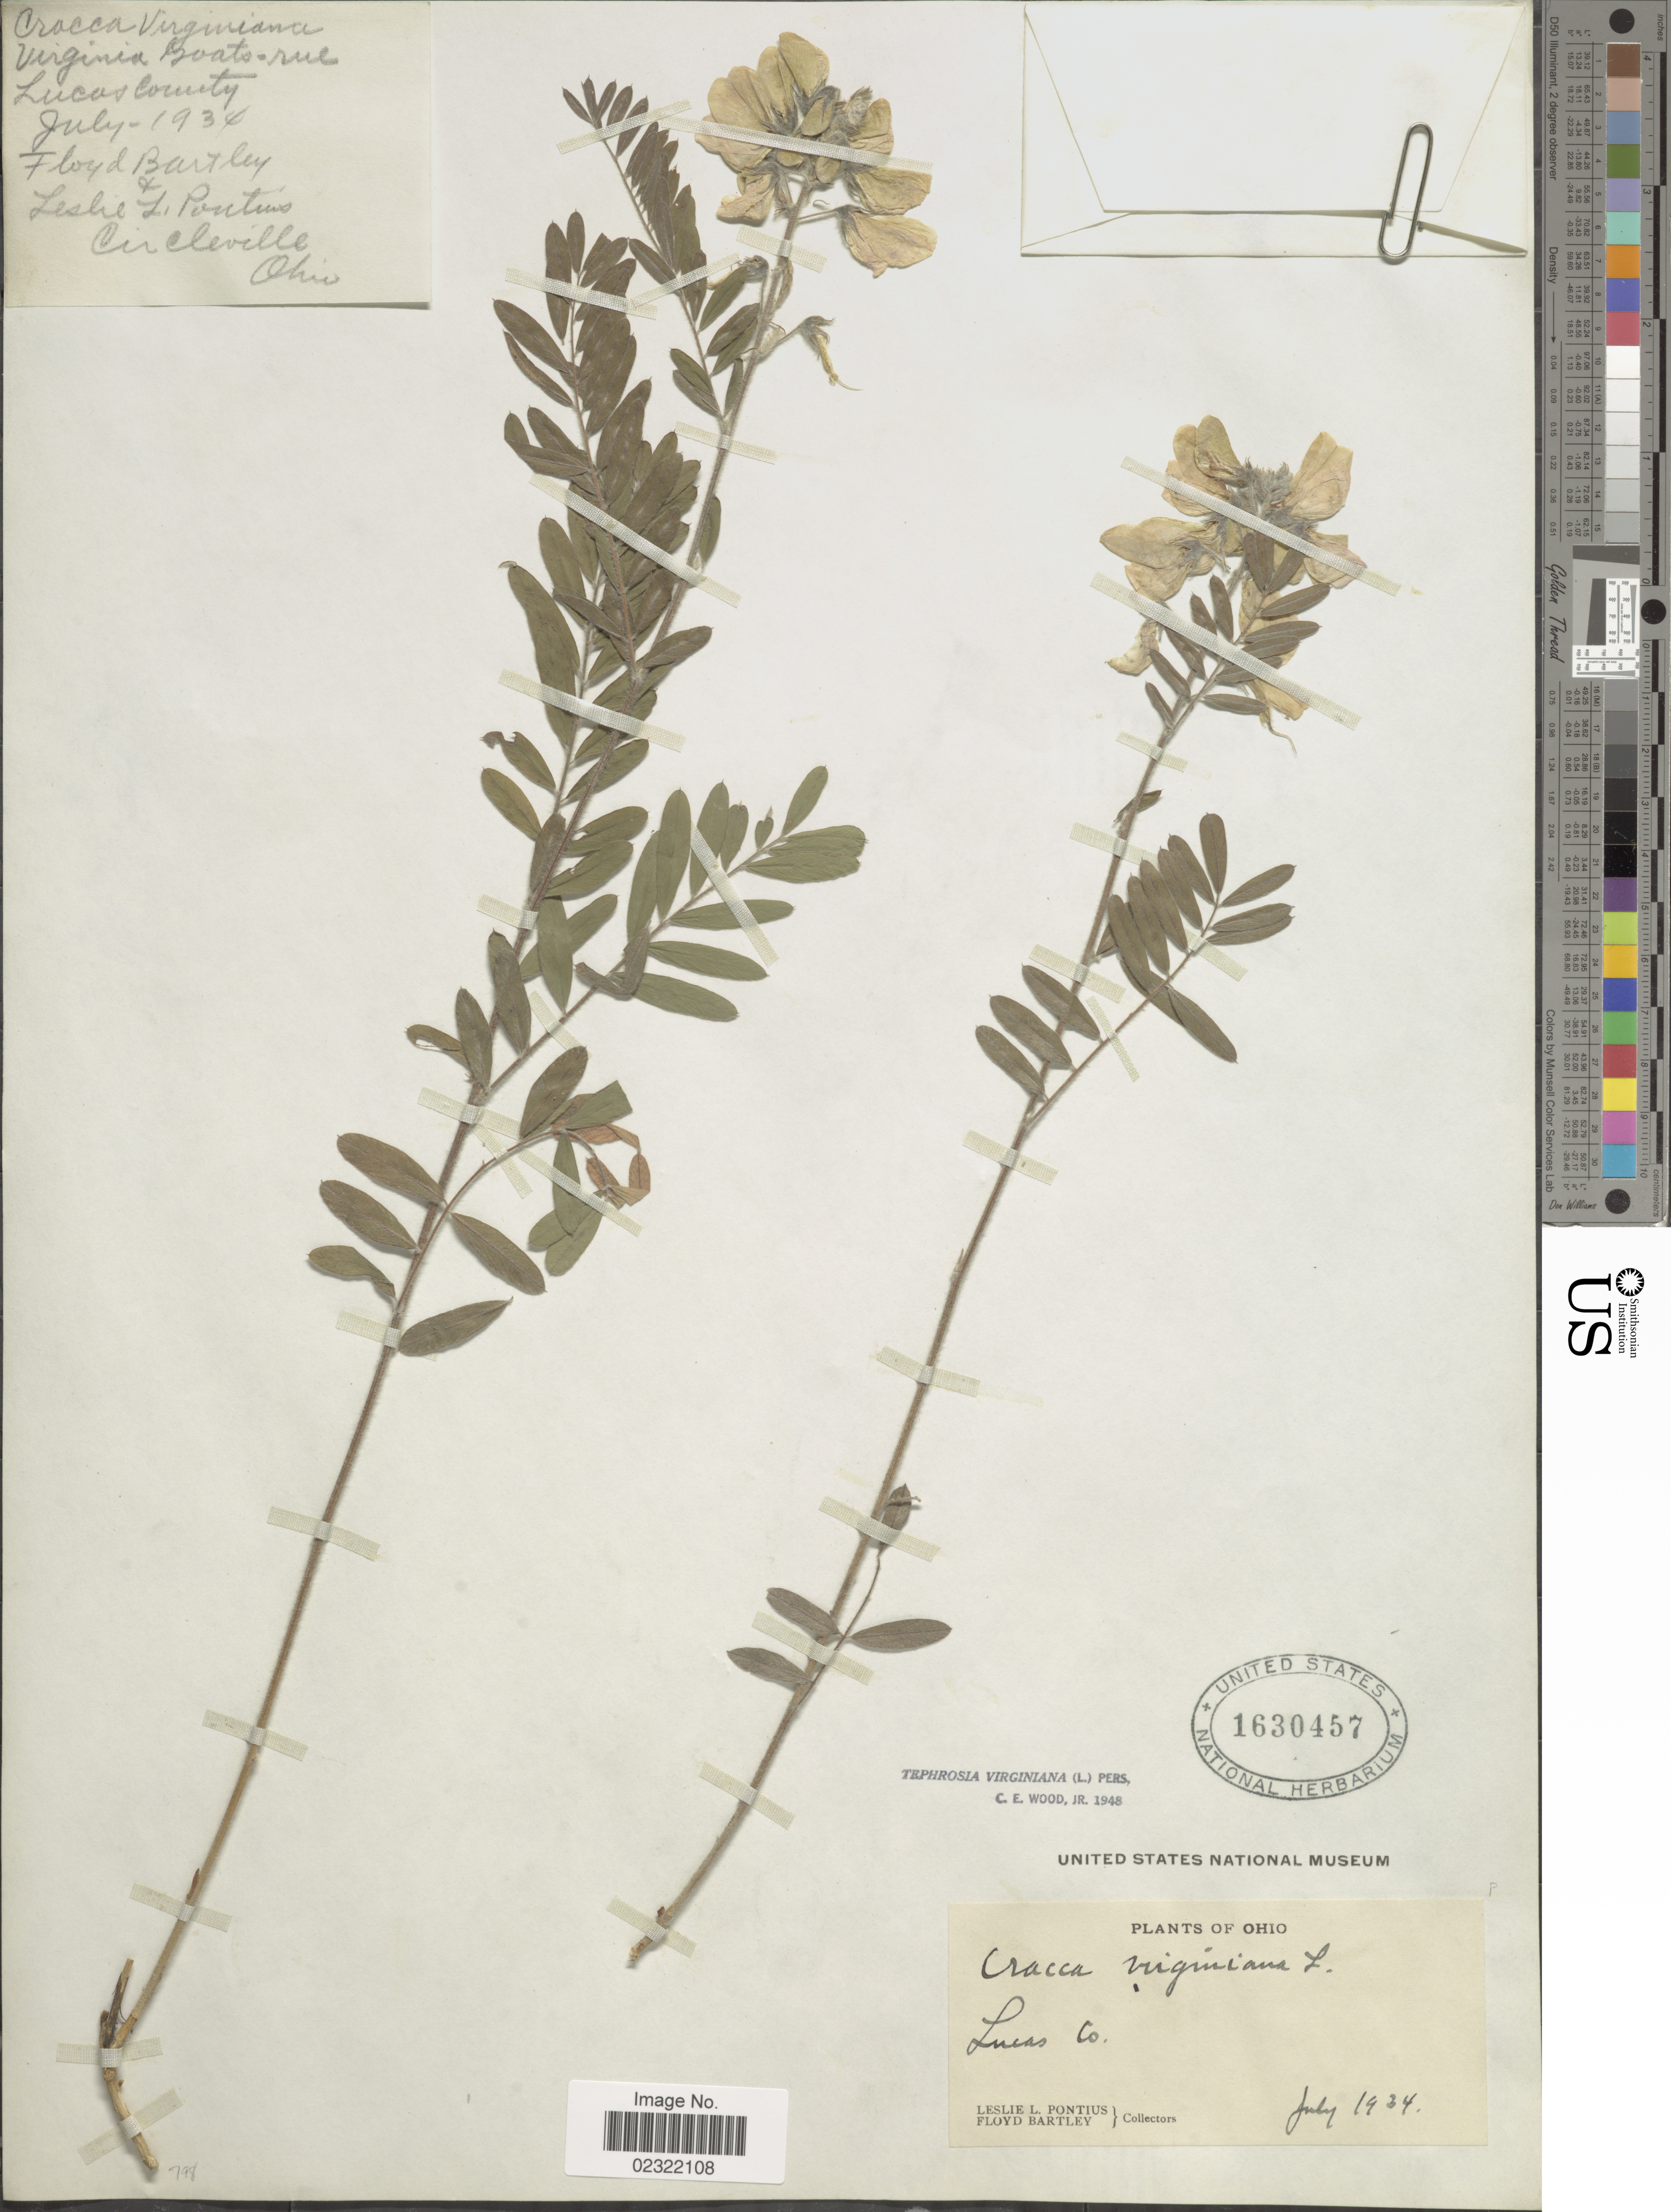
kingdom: Plantae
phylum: Tracheophyta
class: Magnoliopsida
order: Fabales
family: Fabaceae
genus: Tephrosia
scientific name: Tephrosia virginiana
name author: (L.) Pers.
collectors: L. Pontius & F. Bartley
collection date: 1934-07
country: United States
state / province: Ohio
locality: Lucas Co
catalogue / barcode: US 1630457